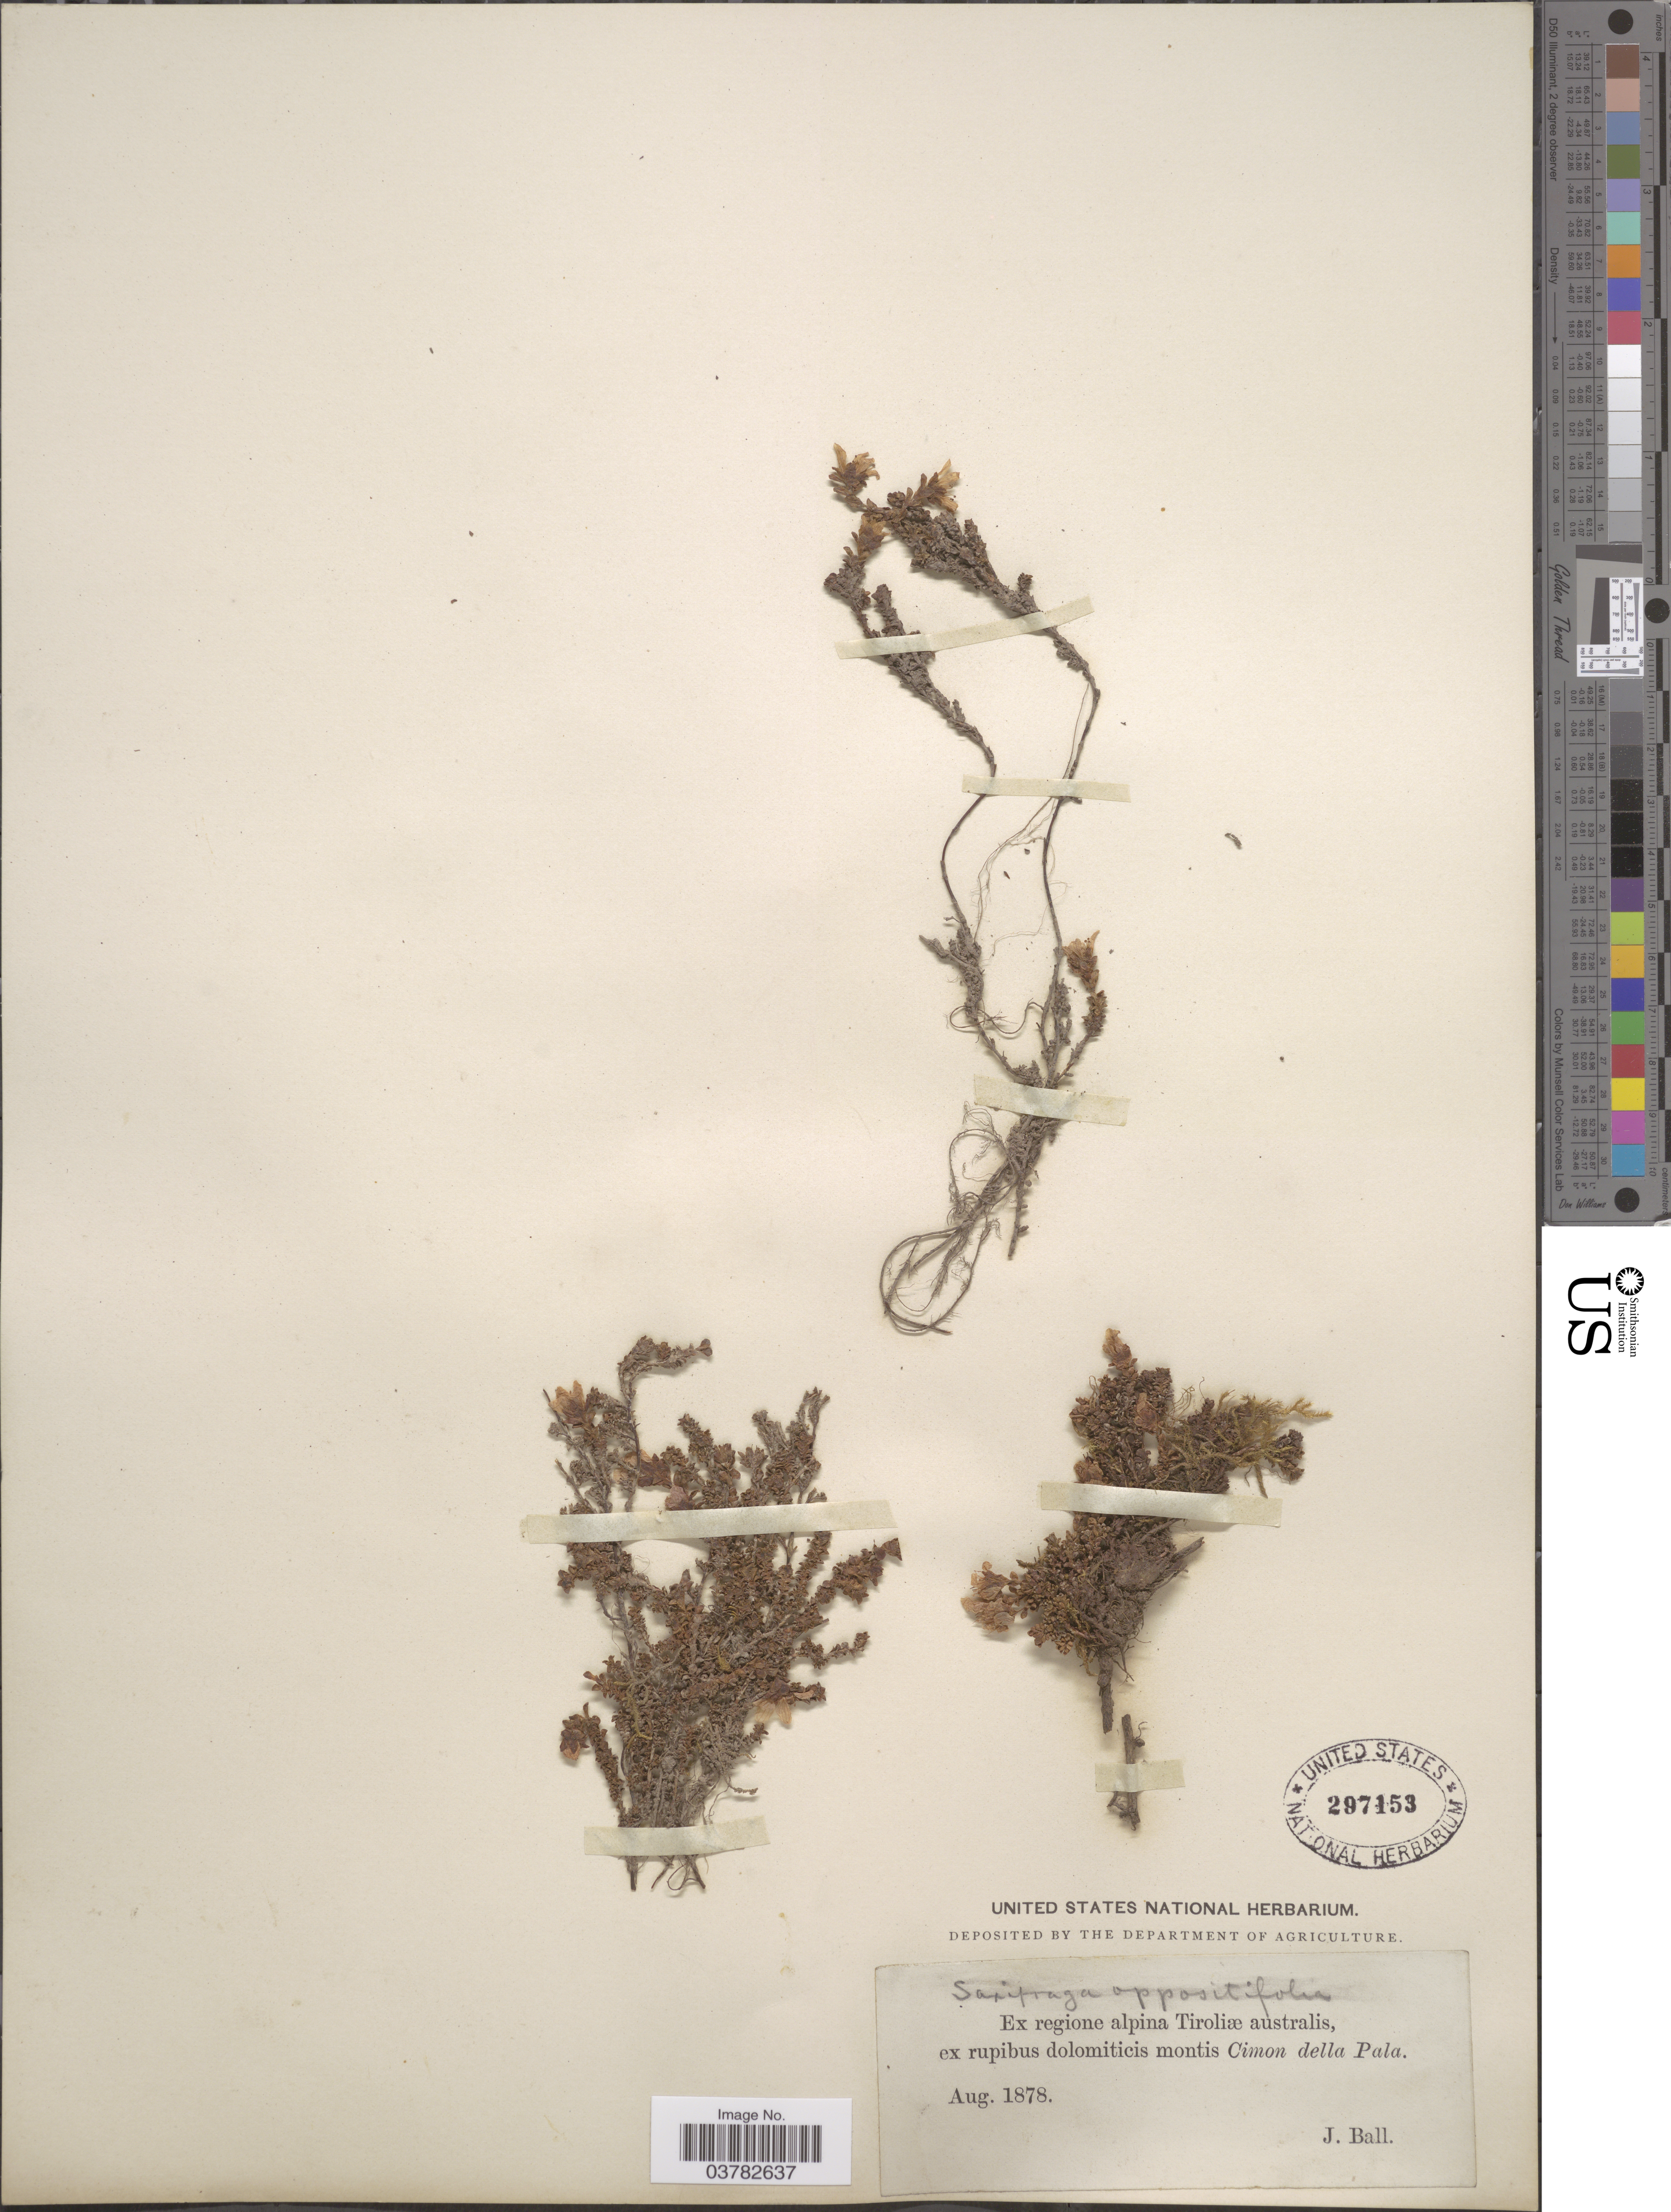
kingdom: Plantae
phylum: Tracheophyta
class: Magnoliopsida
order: Saxifragales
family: Saxifragaceae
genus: Saxifraga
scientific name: Saxifraga oppositifolia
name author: L.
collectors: J. Ball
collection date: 1878-08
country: Italy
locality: Ex regione alpina Tiroliæ australis, ex rupibus dolomiticis montis Cimon della Pala.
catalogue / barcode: US 297153